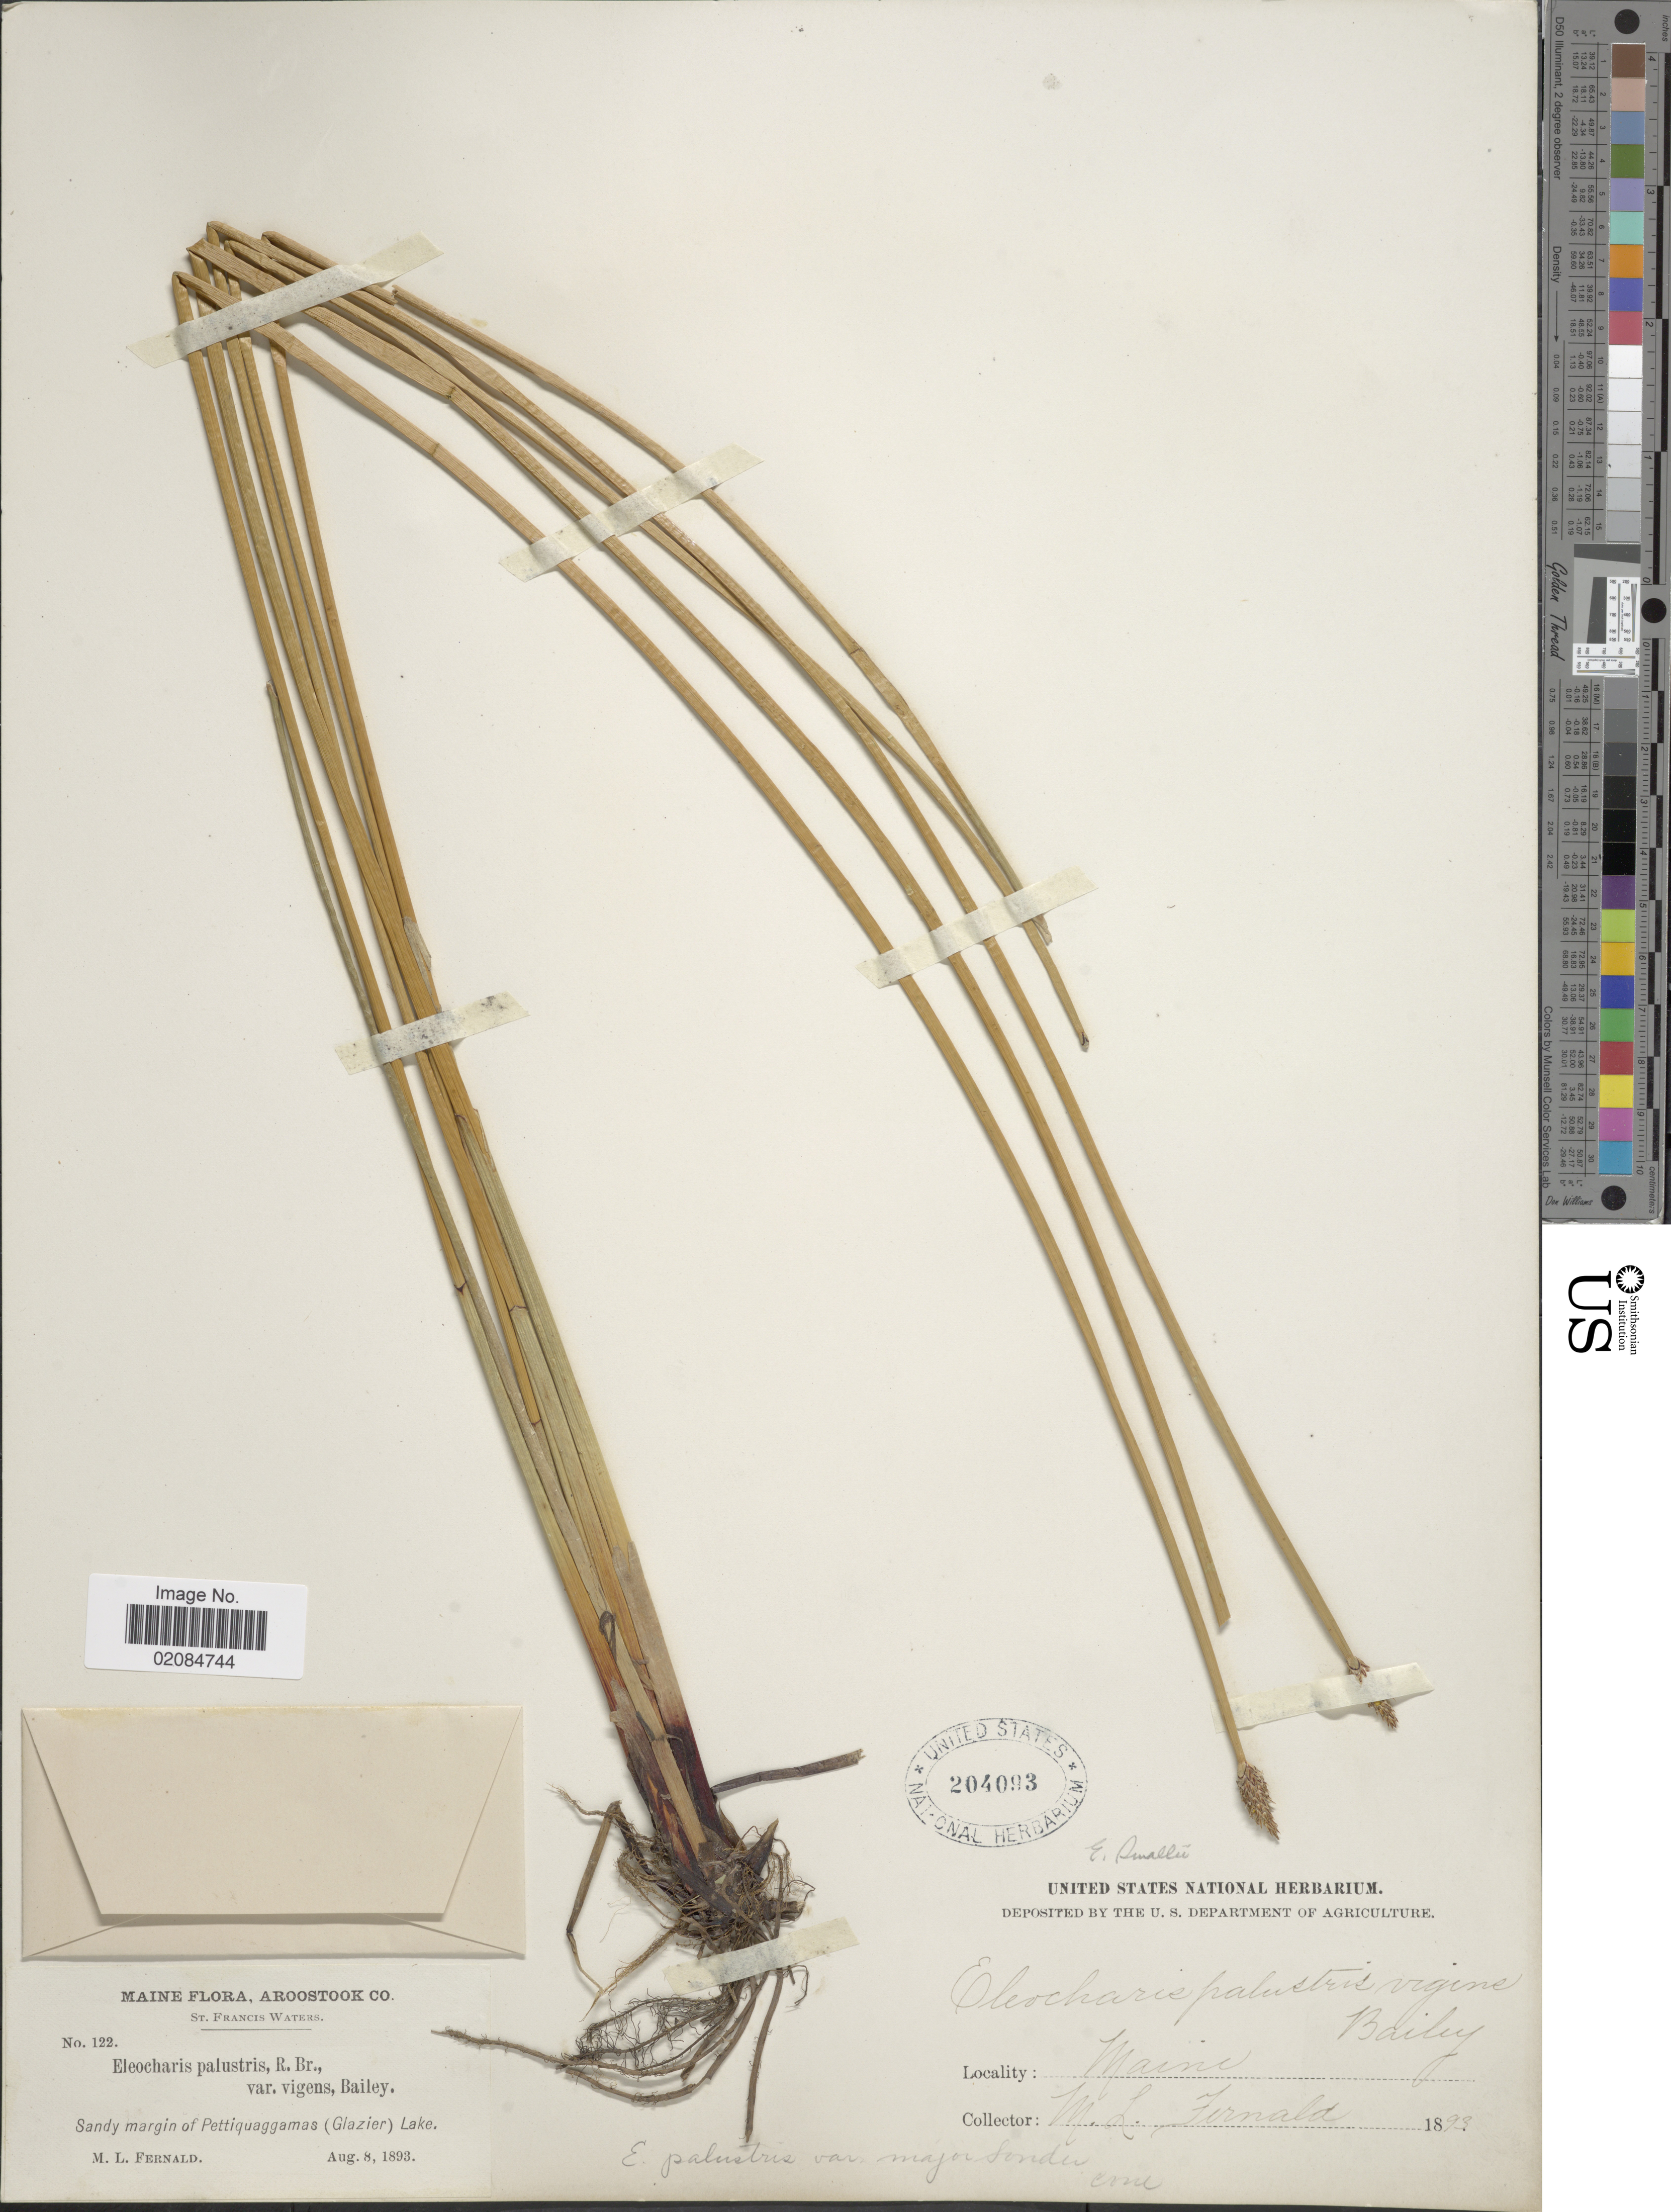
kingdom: Plantae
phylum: Tracheophyta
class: Liliopsida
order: Poales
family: Cyperaceae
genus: Eleocharis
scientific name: Eleocharis palustris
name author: (L.) Roem. & Schult.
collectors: M. L. Fernald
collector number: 122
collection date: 1893-08-08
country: United States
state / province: Maine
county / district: Aroostook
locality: St. Francis Waters. Sandy margin of Pettiquaggamas (Glazier) Lake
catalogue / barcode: US 204093